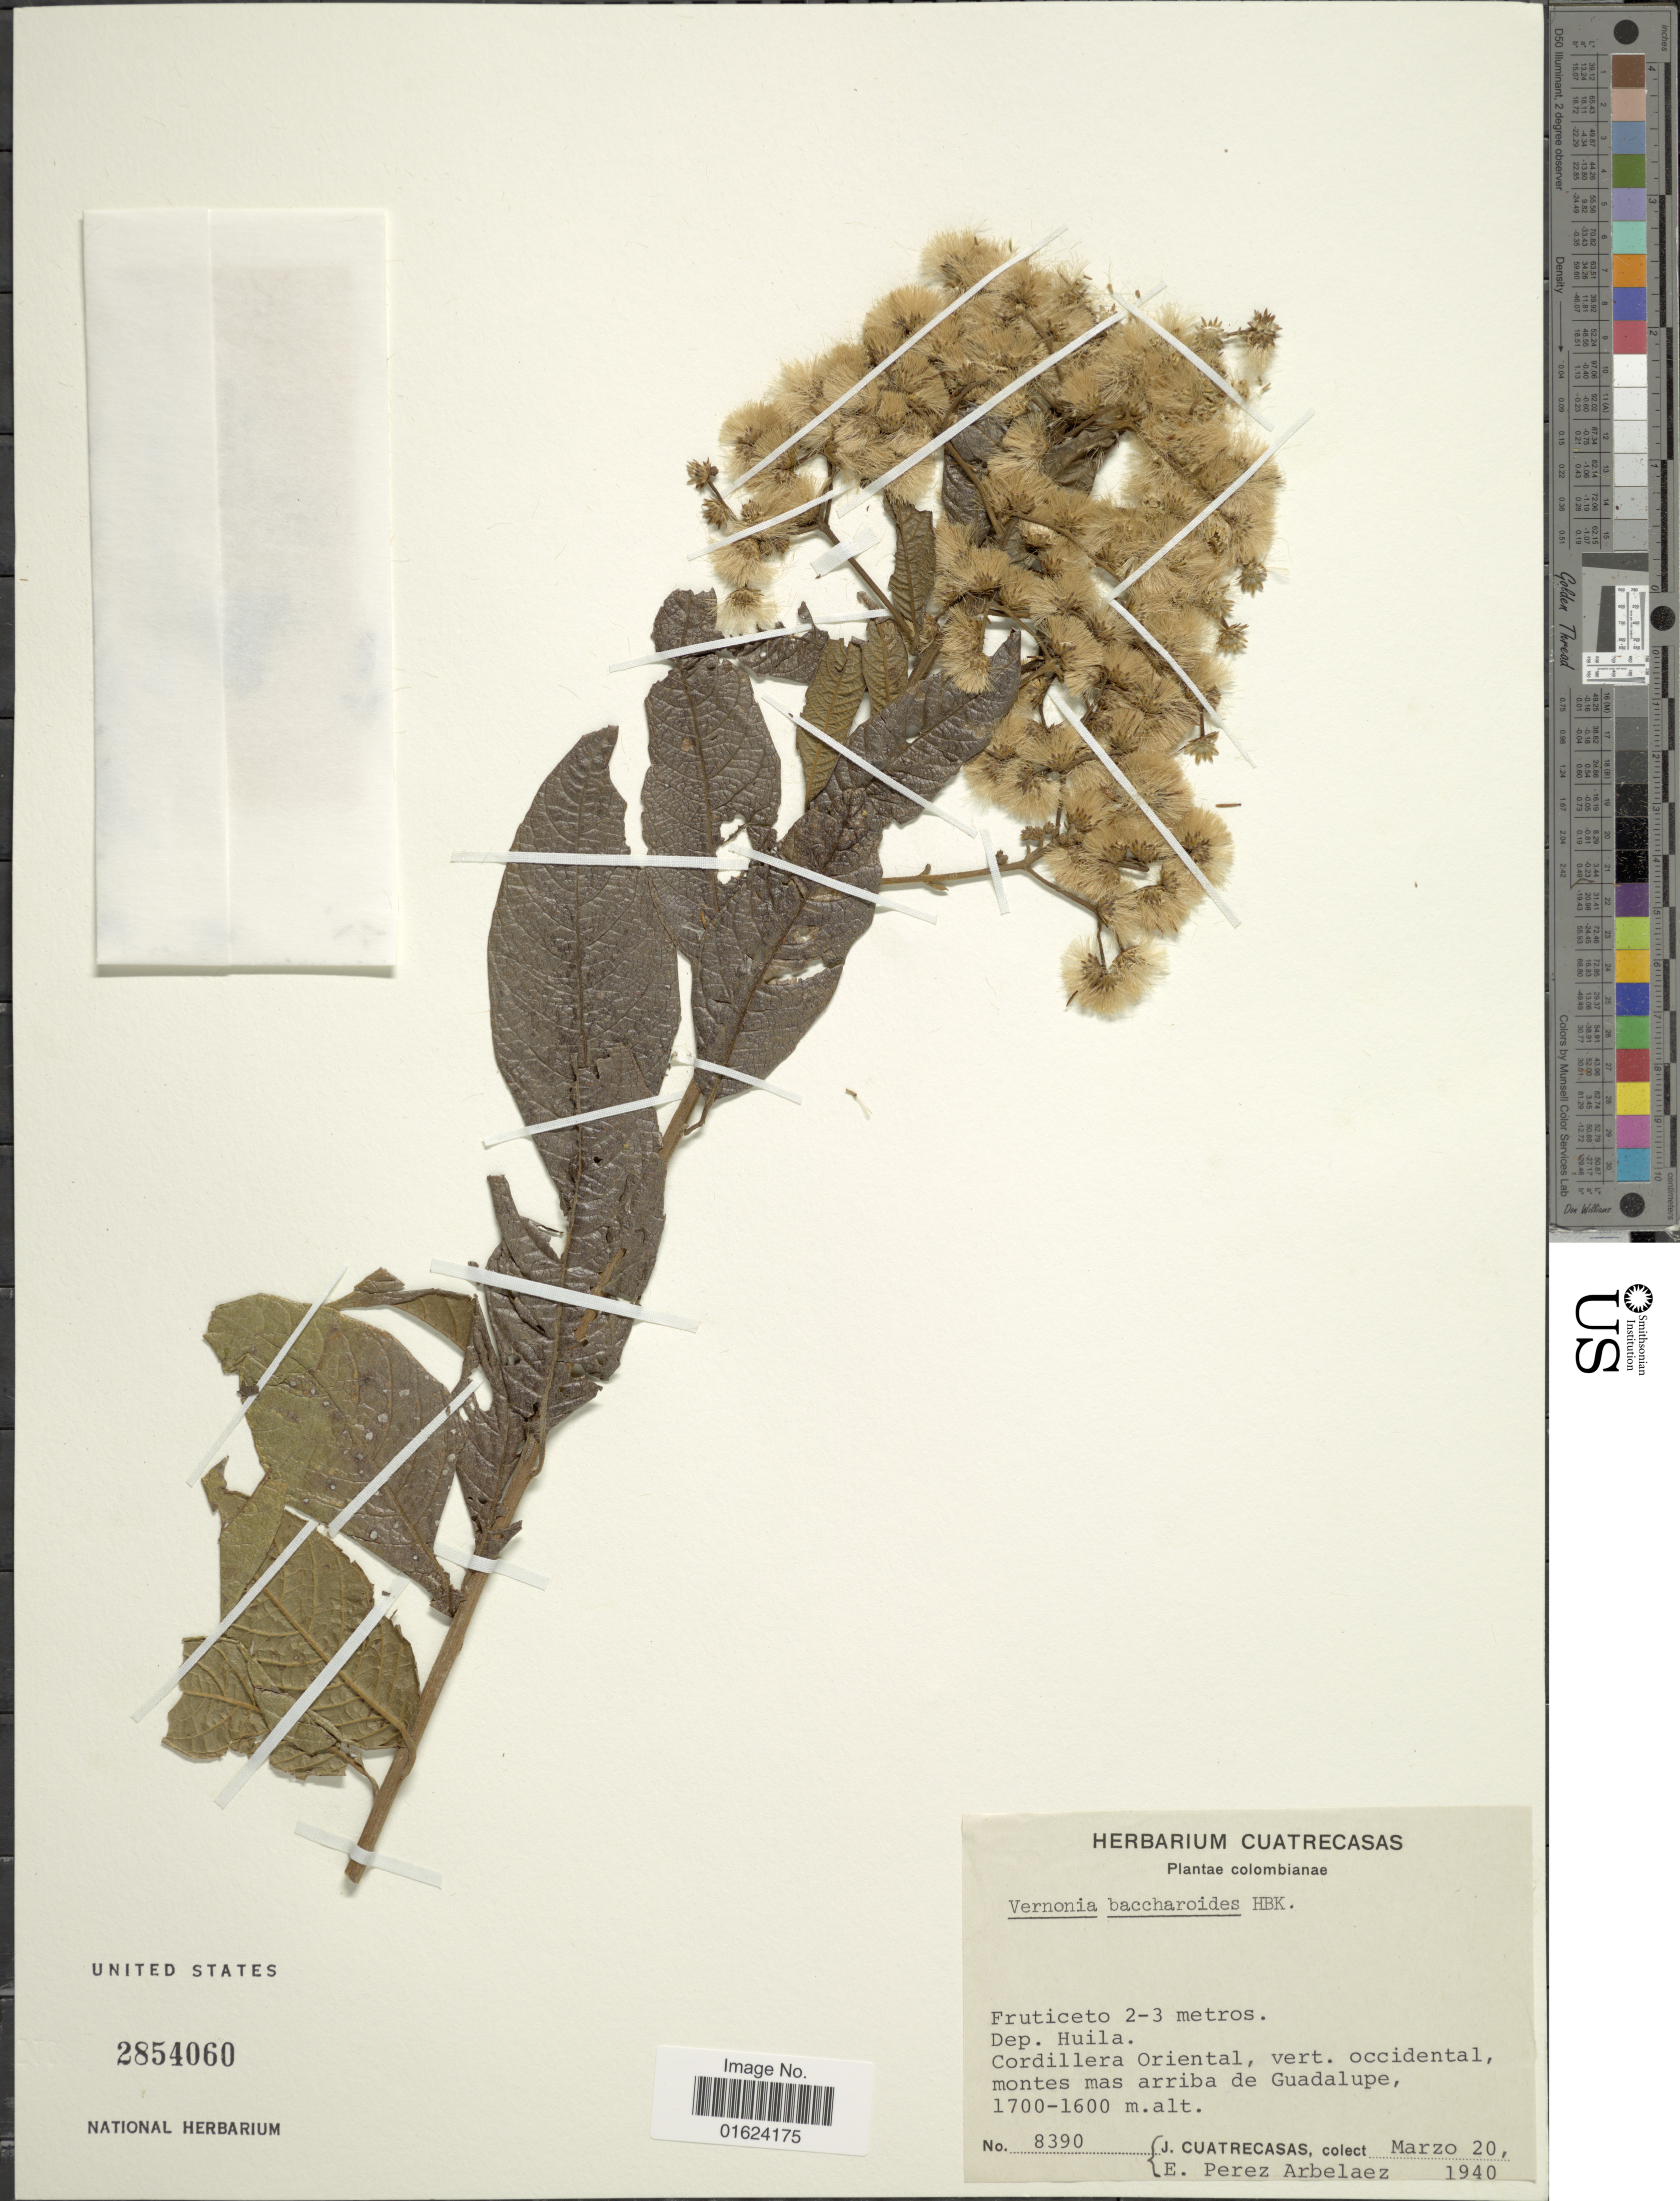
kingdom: Plantae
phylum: Tracheophyta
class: Magnoliopsida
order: Asterales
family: Asteraceae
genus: Vernonanthura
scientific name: Vernonanthura patens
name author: (Kunth) H. Rob.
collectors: J. Cuatrecasas & E. Pérez Arbeláez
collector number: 8390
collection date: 1940-03-20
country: Colombia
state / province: Huila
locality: Colombianae, Dep Huila. Cordillera Oriental, vert. occidental, montes mas arriba de Guadalupe.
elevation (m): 1600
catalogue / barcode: US 2854060